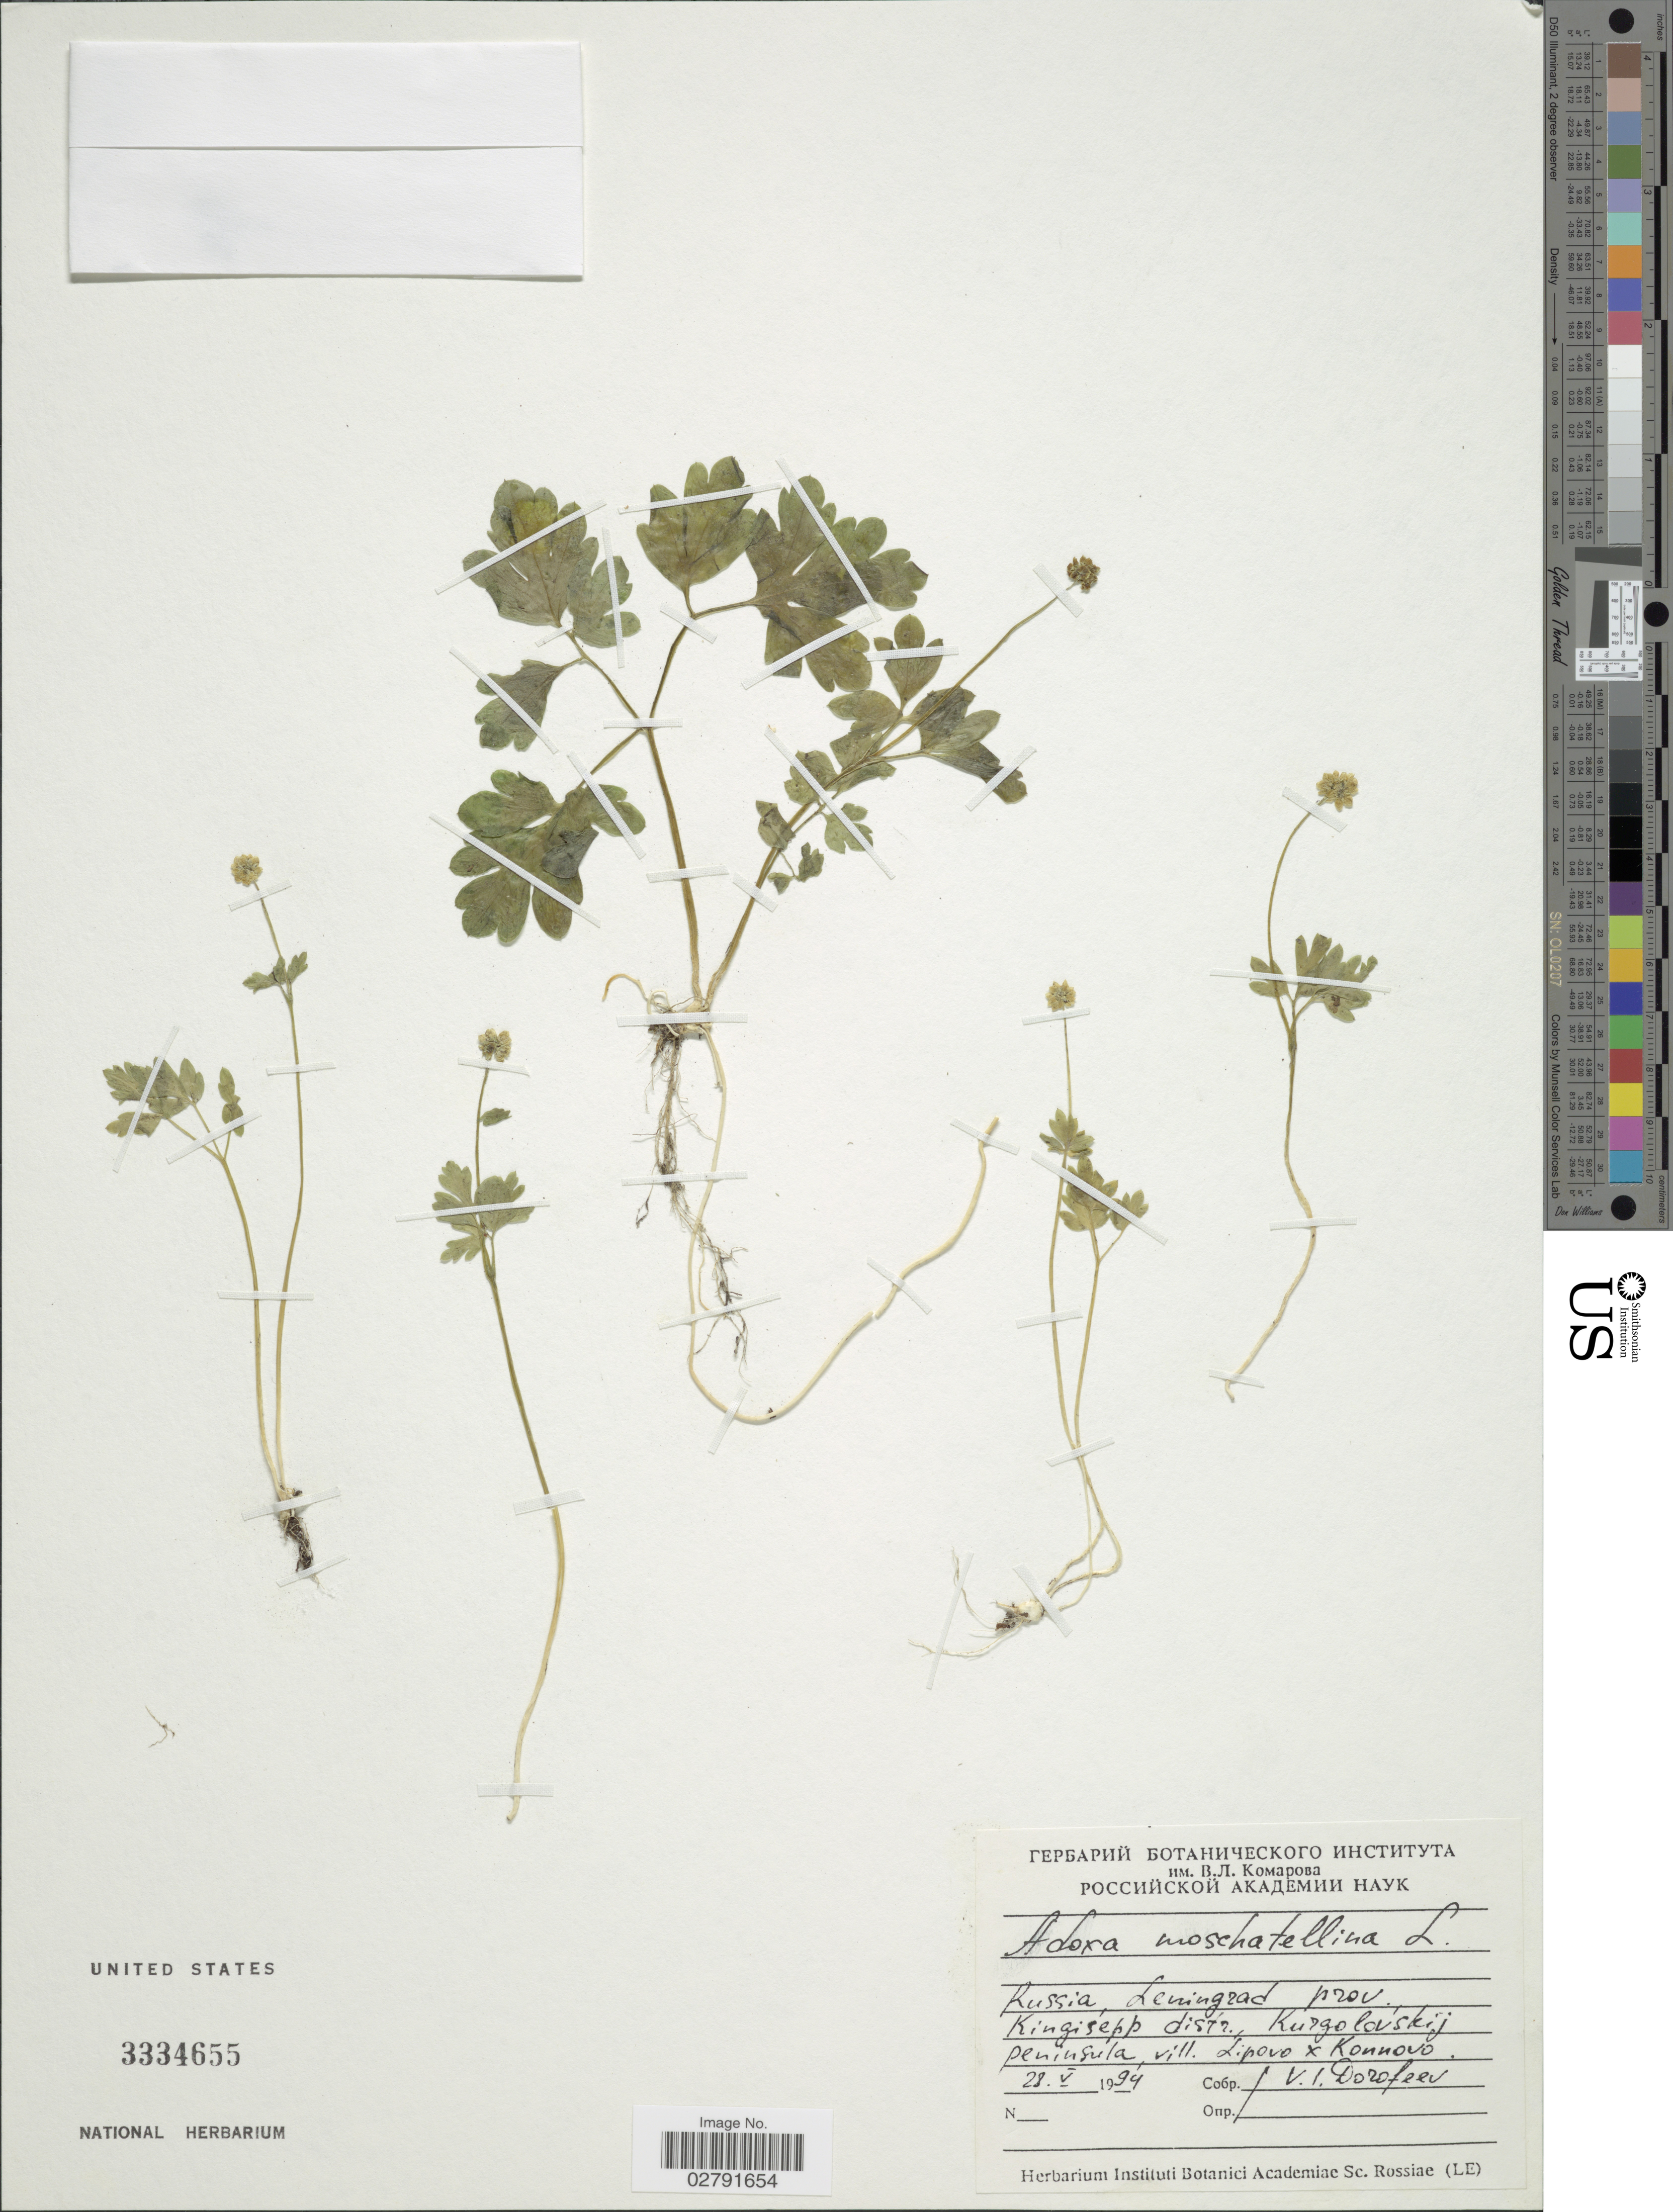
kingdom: Plantae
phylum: Tracheophyta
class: Magnoliopsida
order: Dipsacales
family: Viburnaceae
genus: Adoxa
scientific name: Adoxa moschatellina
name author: L.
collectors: V. Dorofeev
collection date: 1994-05-28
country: Russian Federation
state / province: Leningrad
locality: Russia, Leningrad prov. Kingisepp distr. Kurgolovskij peninsula, vill. Lipovo and Konnovo.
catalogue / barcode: US 3334655